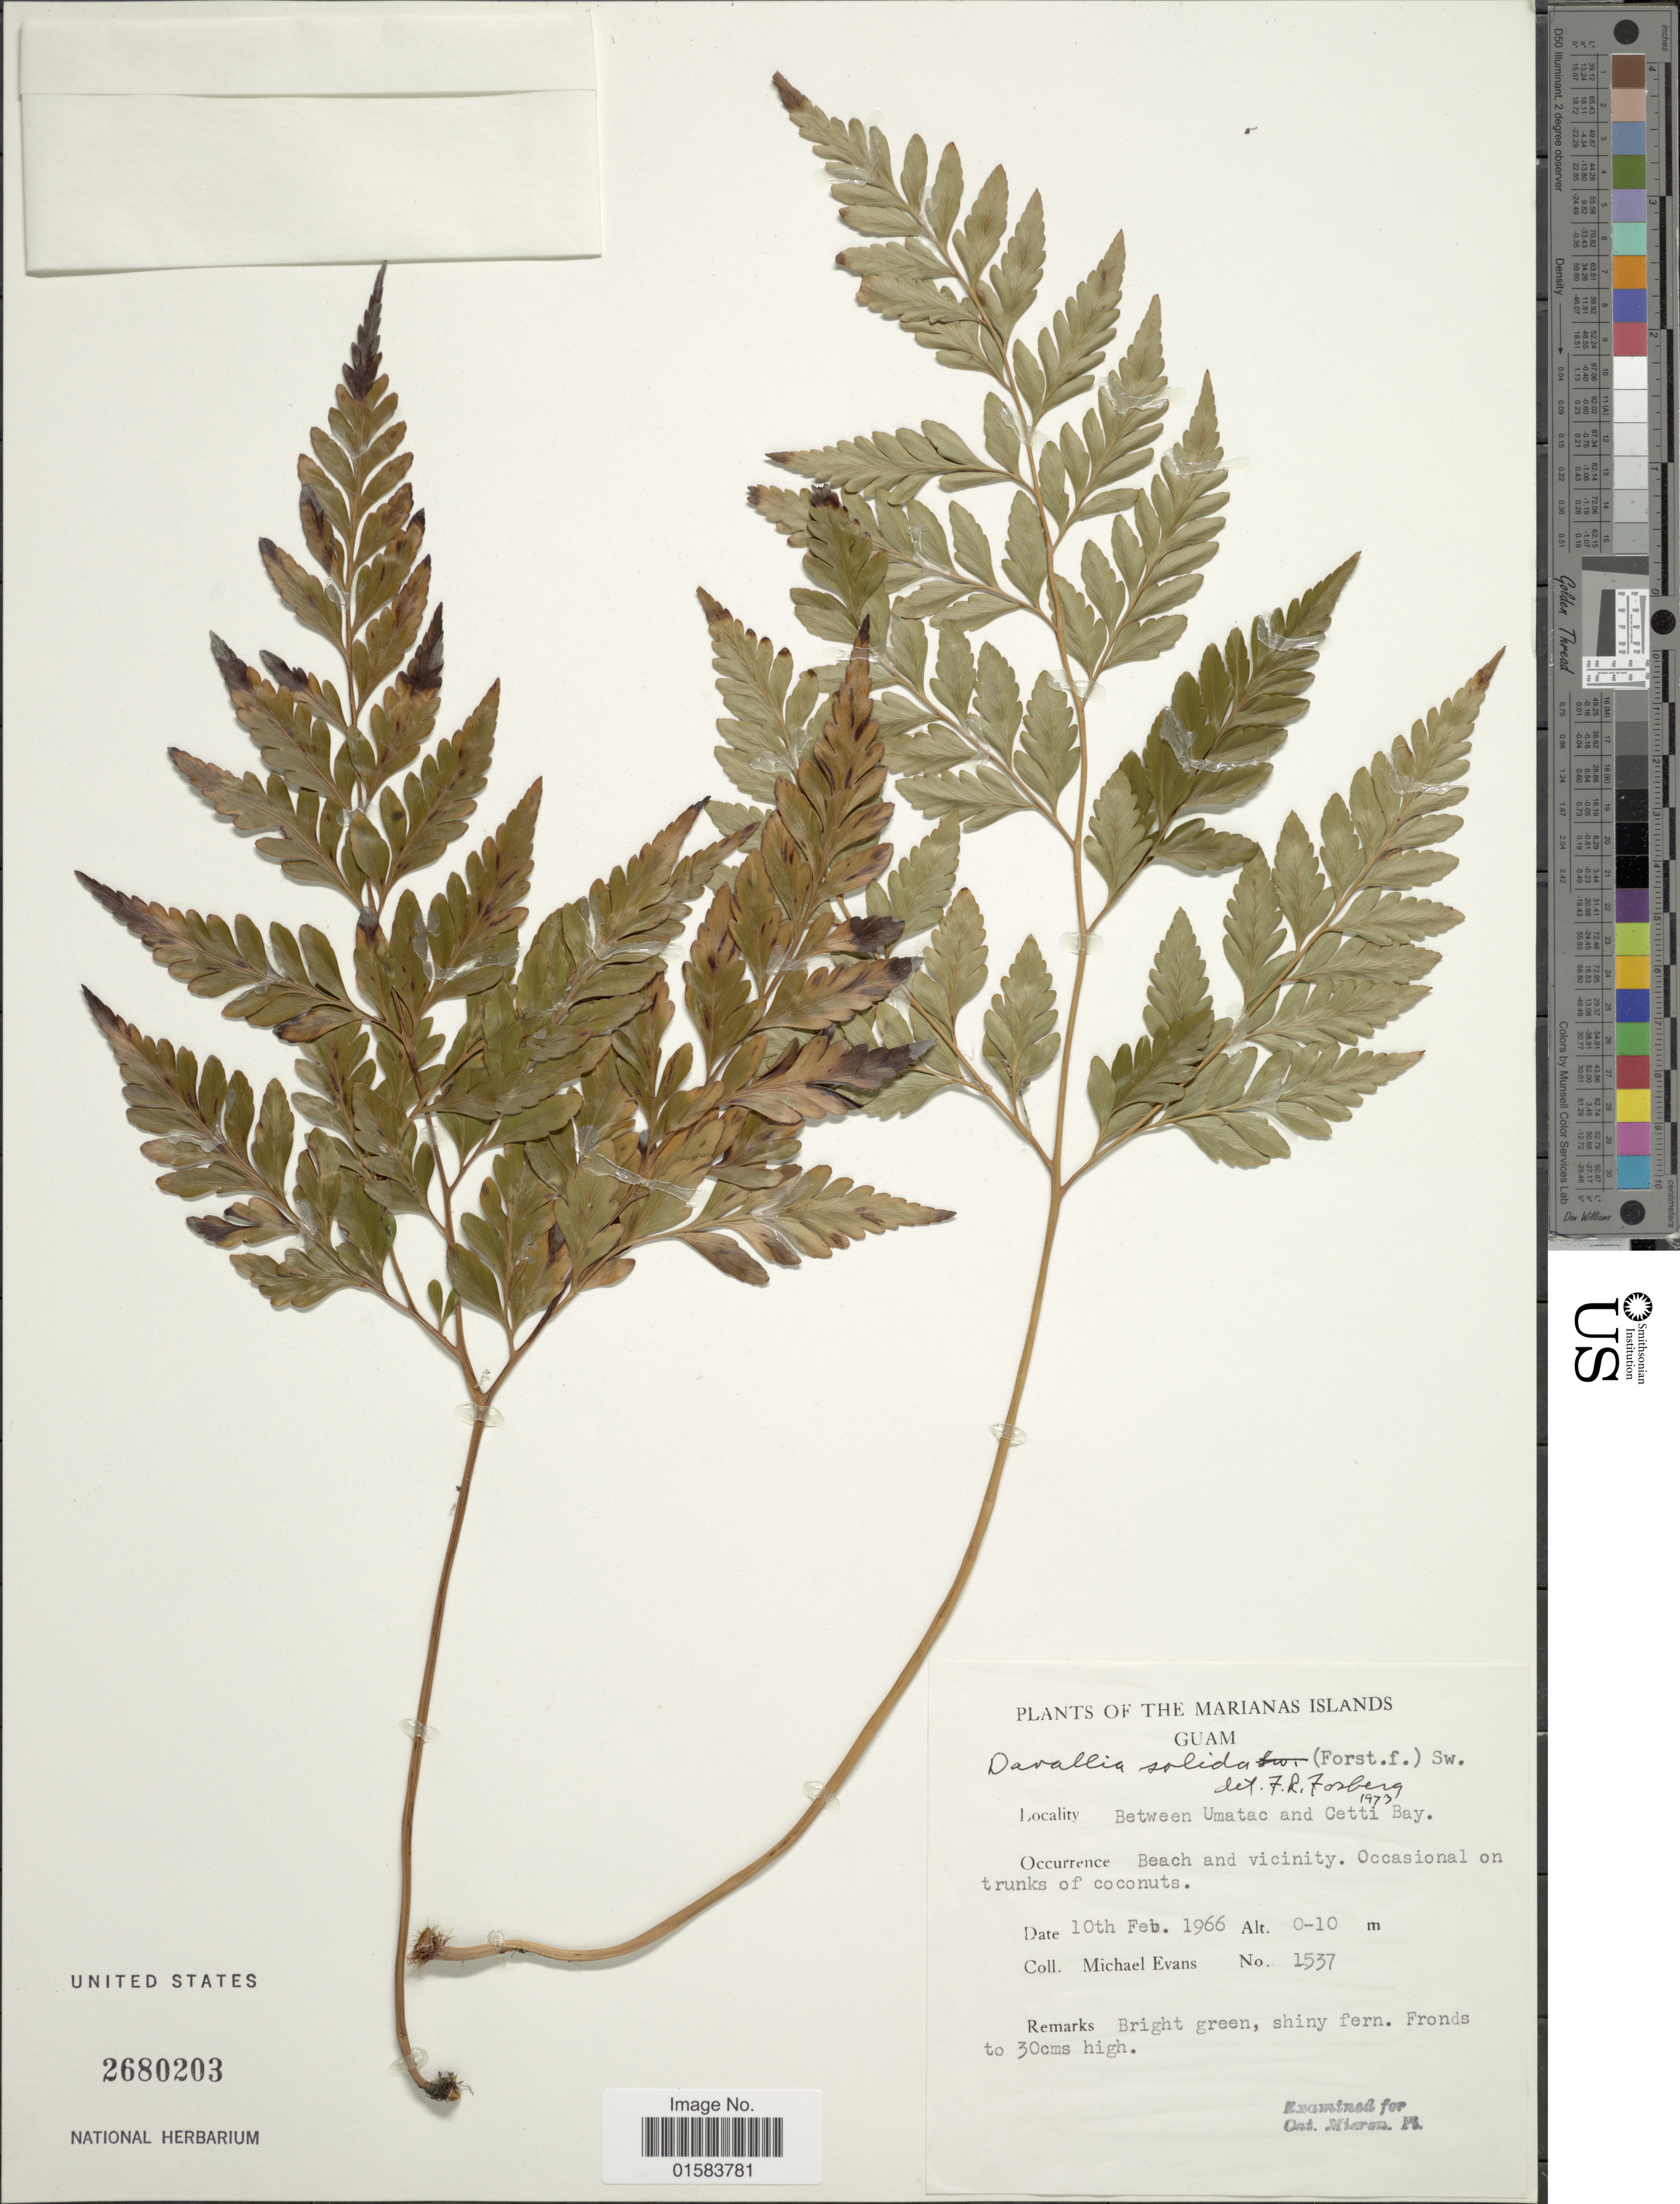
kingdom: Plantae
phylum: Tracheophyta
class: Polypodiopsida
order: Polypodiales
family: Davalliaceae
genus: Davallia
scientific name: Davallia solida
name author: (G. Forst.) Sw.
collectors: M. Evans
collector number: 1537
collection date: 1966-02-10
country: Guam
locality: The Mariana Islands, Between Umatac and Cetti Bay, Beach and Vicinity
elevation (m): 0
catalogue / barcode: US 2680203